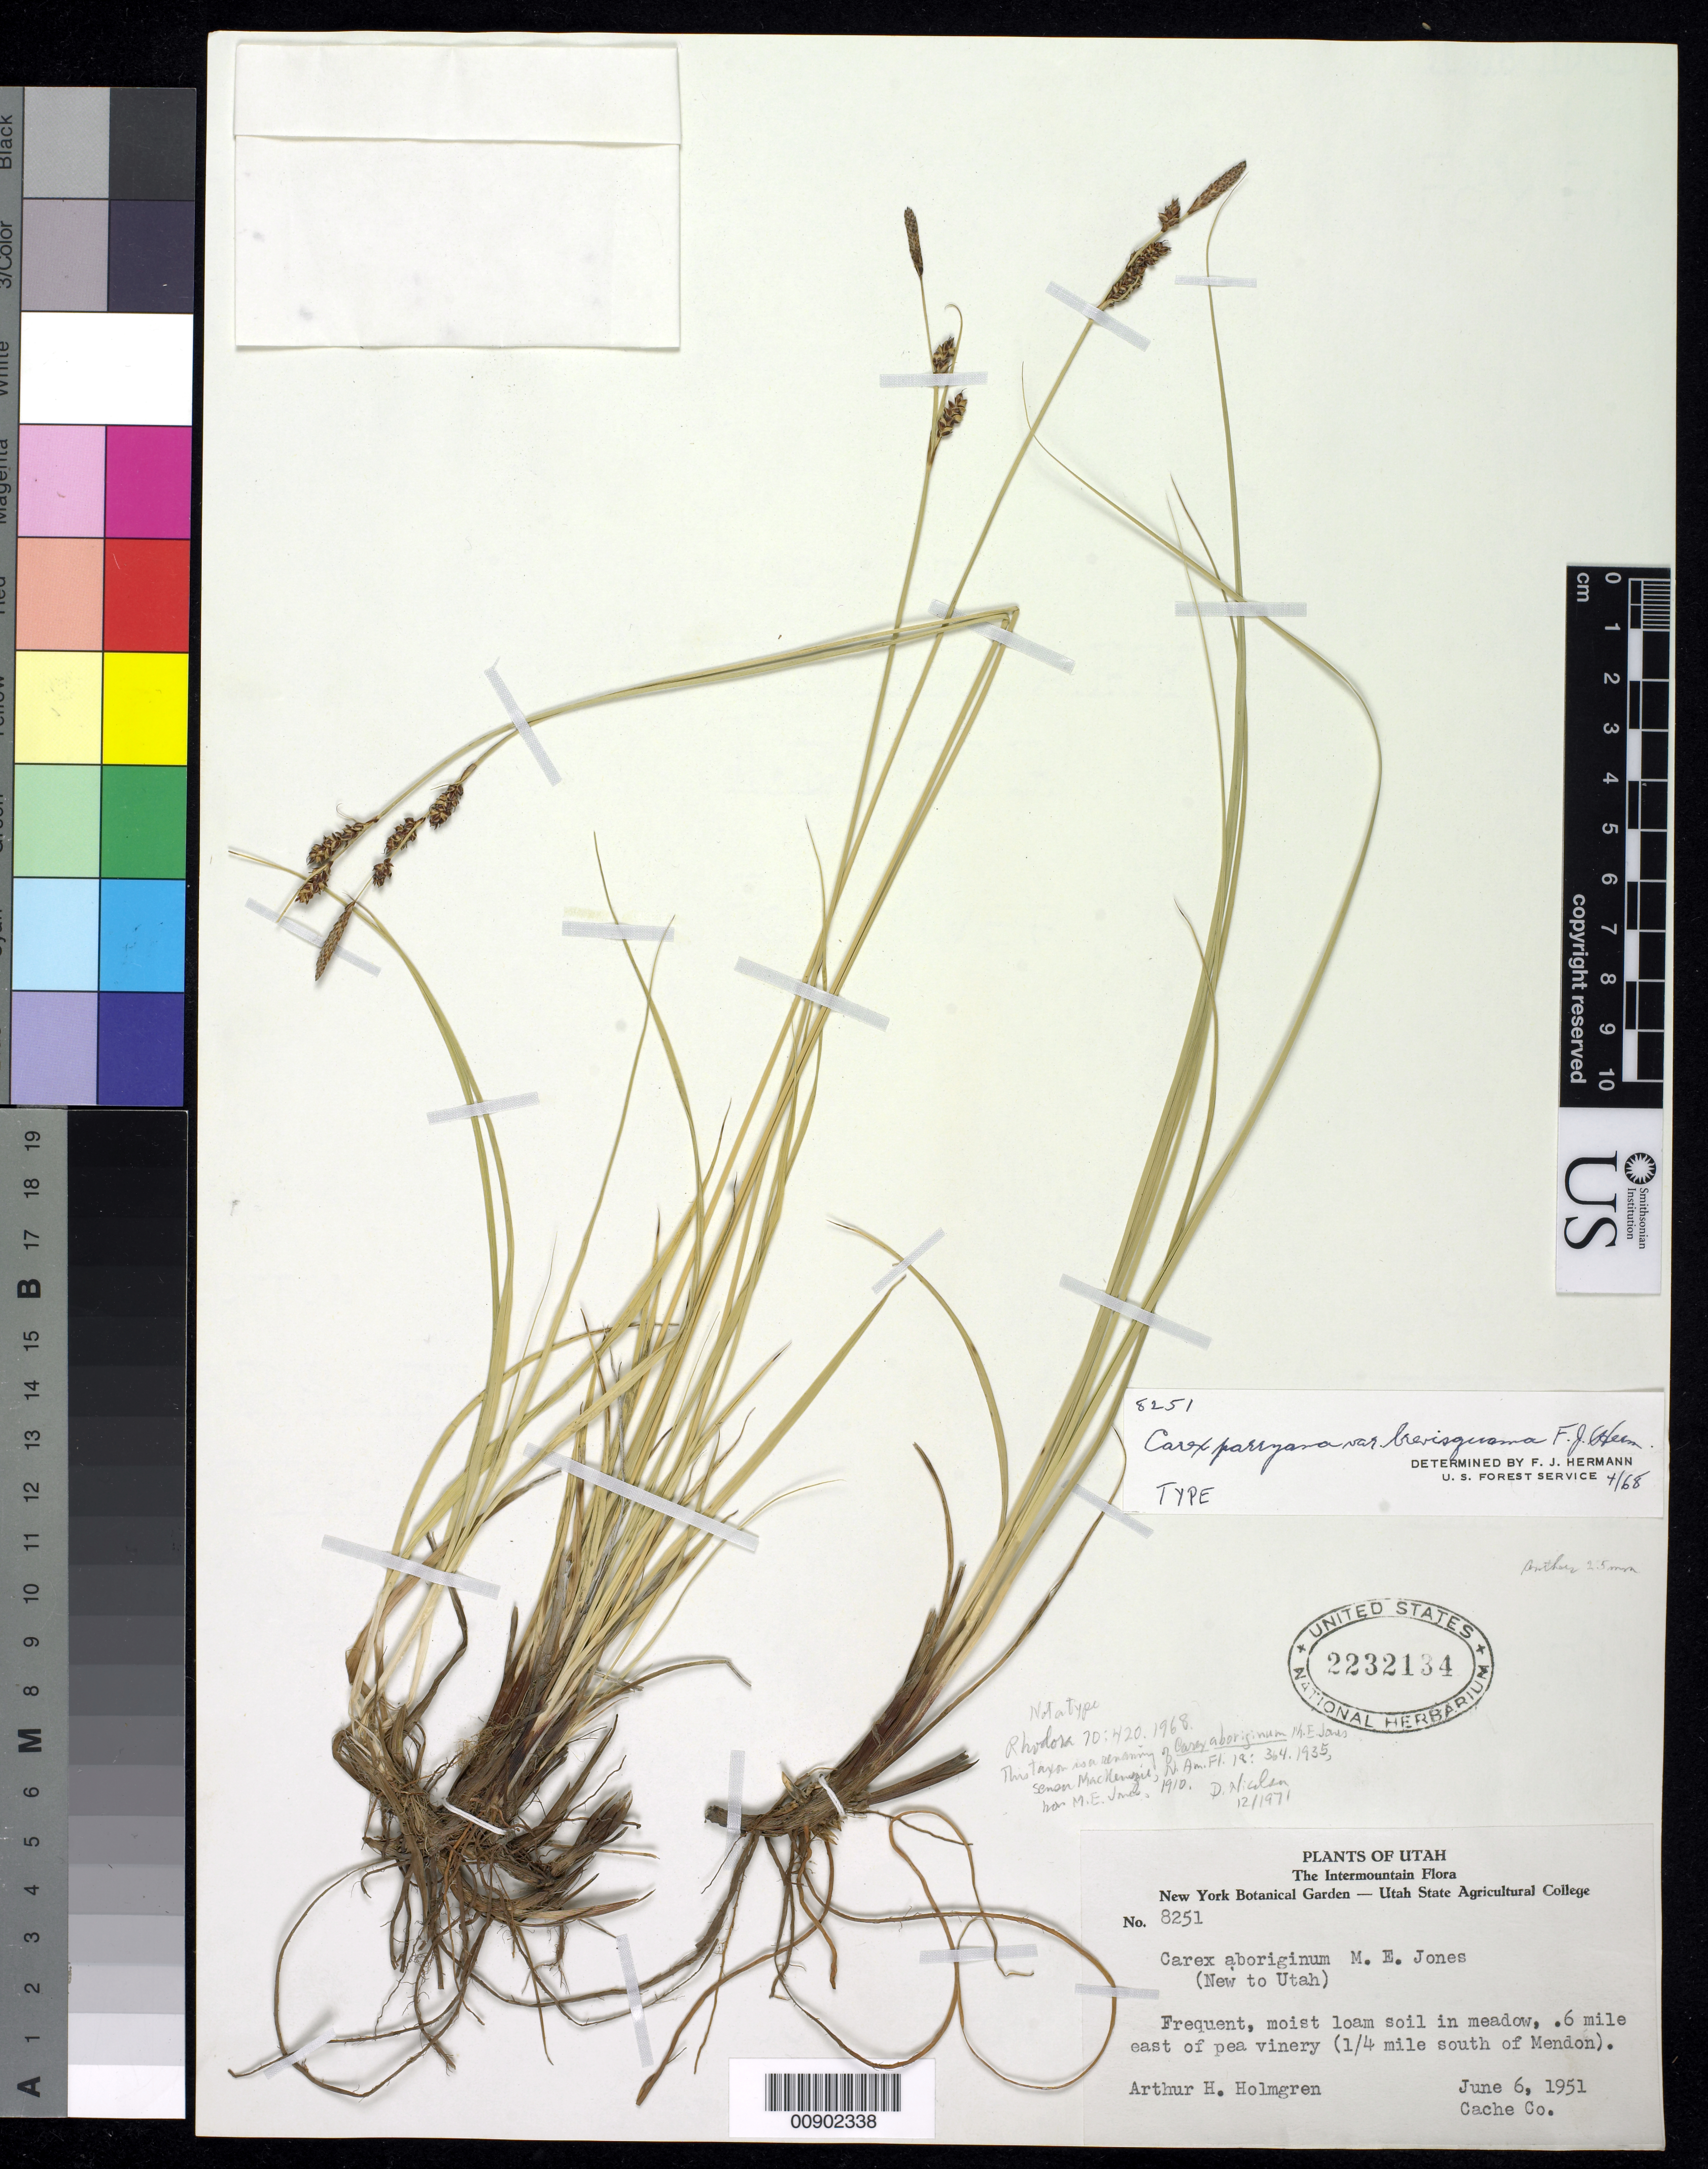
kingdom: Plantae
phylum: Tracheophyta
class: Liliopsida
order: Poales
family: Cyperaceae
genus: Carex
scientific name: Carex parryana var. brevisquama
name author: F.J. Herm.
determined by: Hermann, F. J.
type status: Holotype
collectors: A. H. Holmgren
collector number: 8251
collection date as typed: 06 Jun 1951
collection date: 1951-06-06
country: United States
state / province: Utah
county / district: Cache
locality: Frequent, moist loam soil in meadow, .6 mile east of pea vinery (1/4 mile south of Mendon). Cache Co.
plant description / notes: Earlier publication of name in Rhodora, 70: 420 (1968) invalid, no type cited.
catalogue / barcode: US 2232134